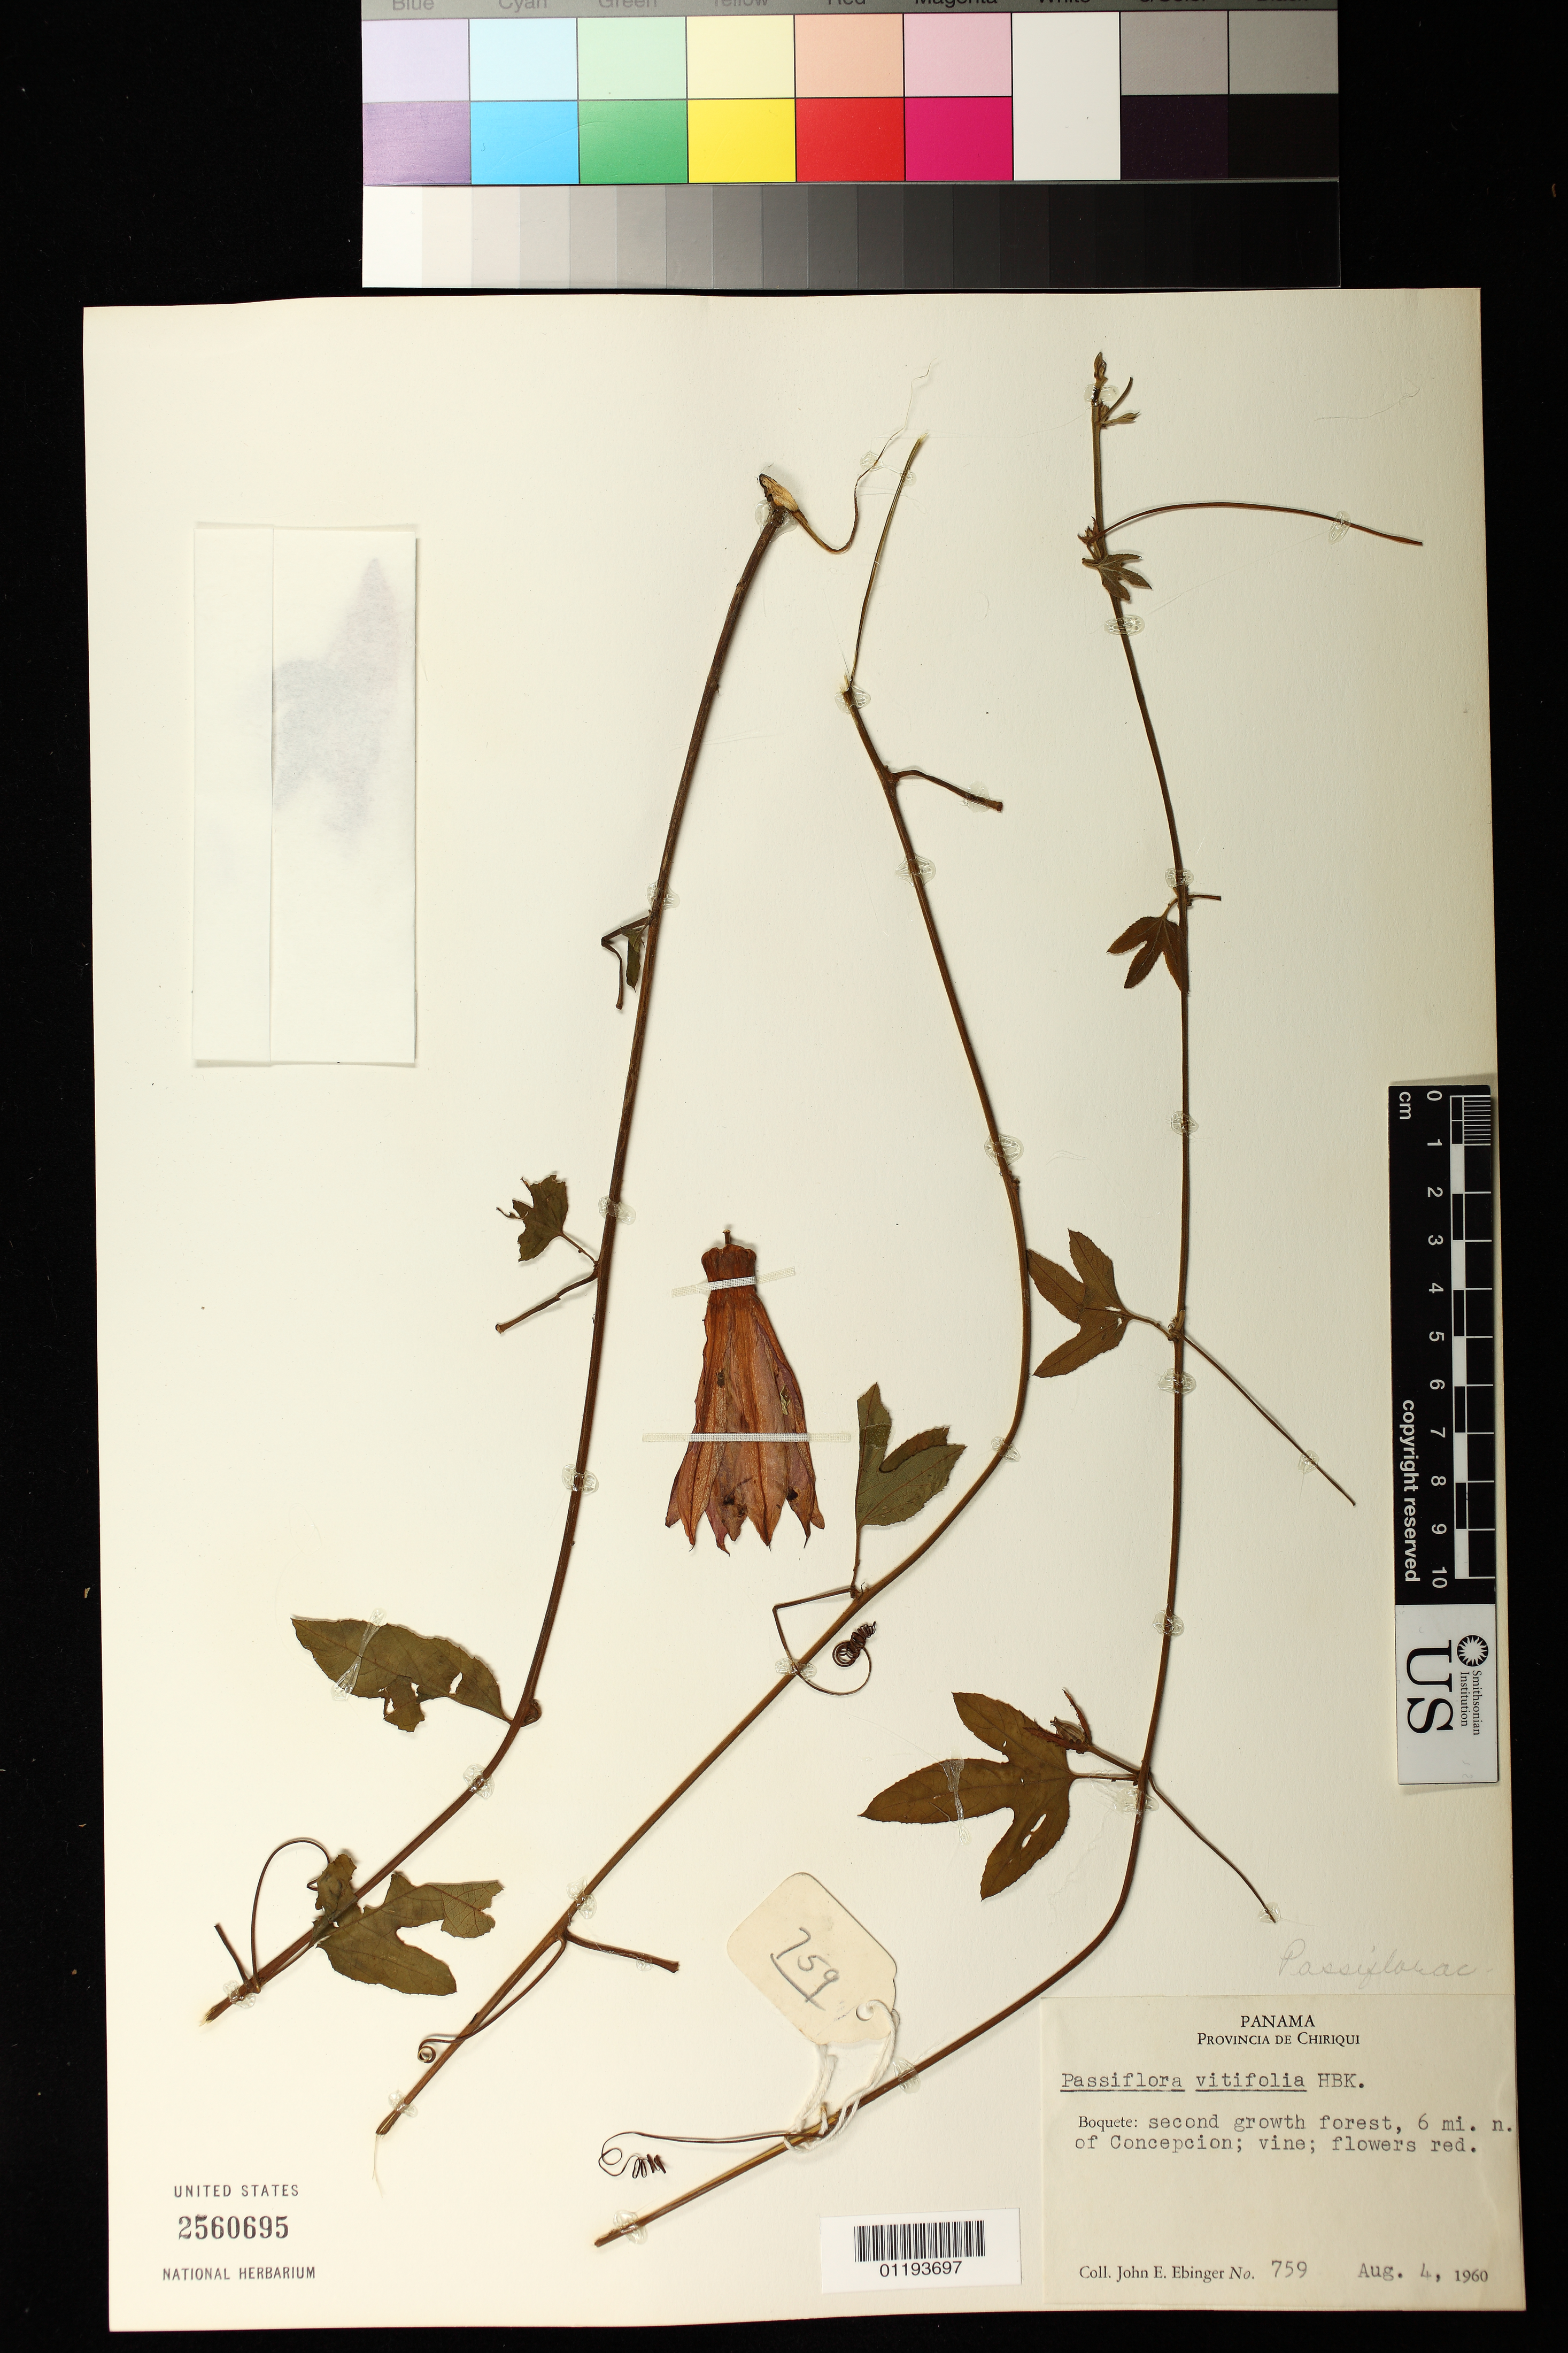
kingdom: Plantae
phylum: Tracheophyta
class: Magnoliopsida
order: Malpighiales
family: Passifloraceae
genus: Passiflora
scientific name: Passiflora vitifolia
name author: Kunth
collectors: J. Ebinger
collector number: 759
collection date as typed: Aug 4 1960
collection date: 1960-08-04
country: Panama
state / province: Chiriquí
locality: Boquete: second growth forest, 6 mi. N. of Concepcion.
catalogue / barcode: US 2560695